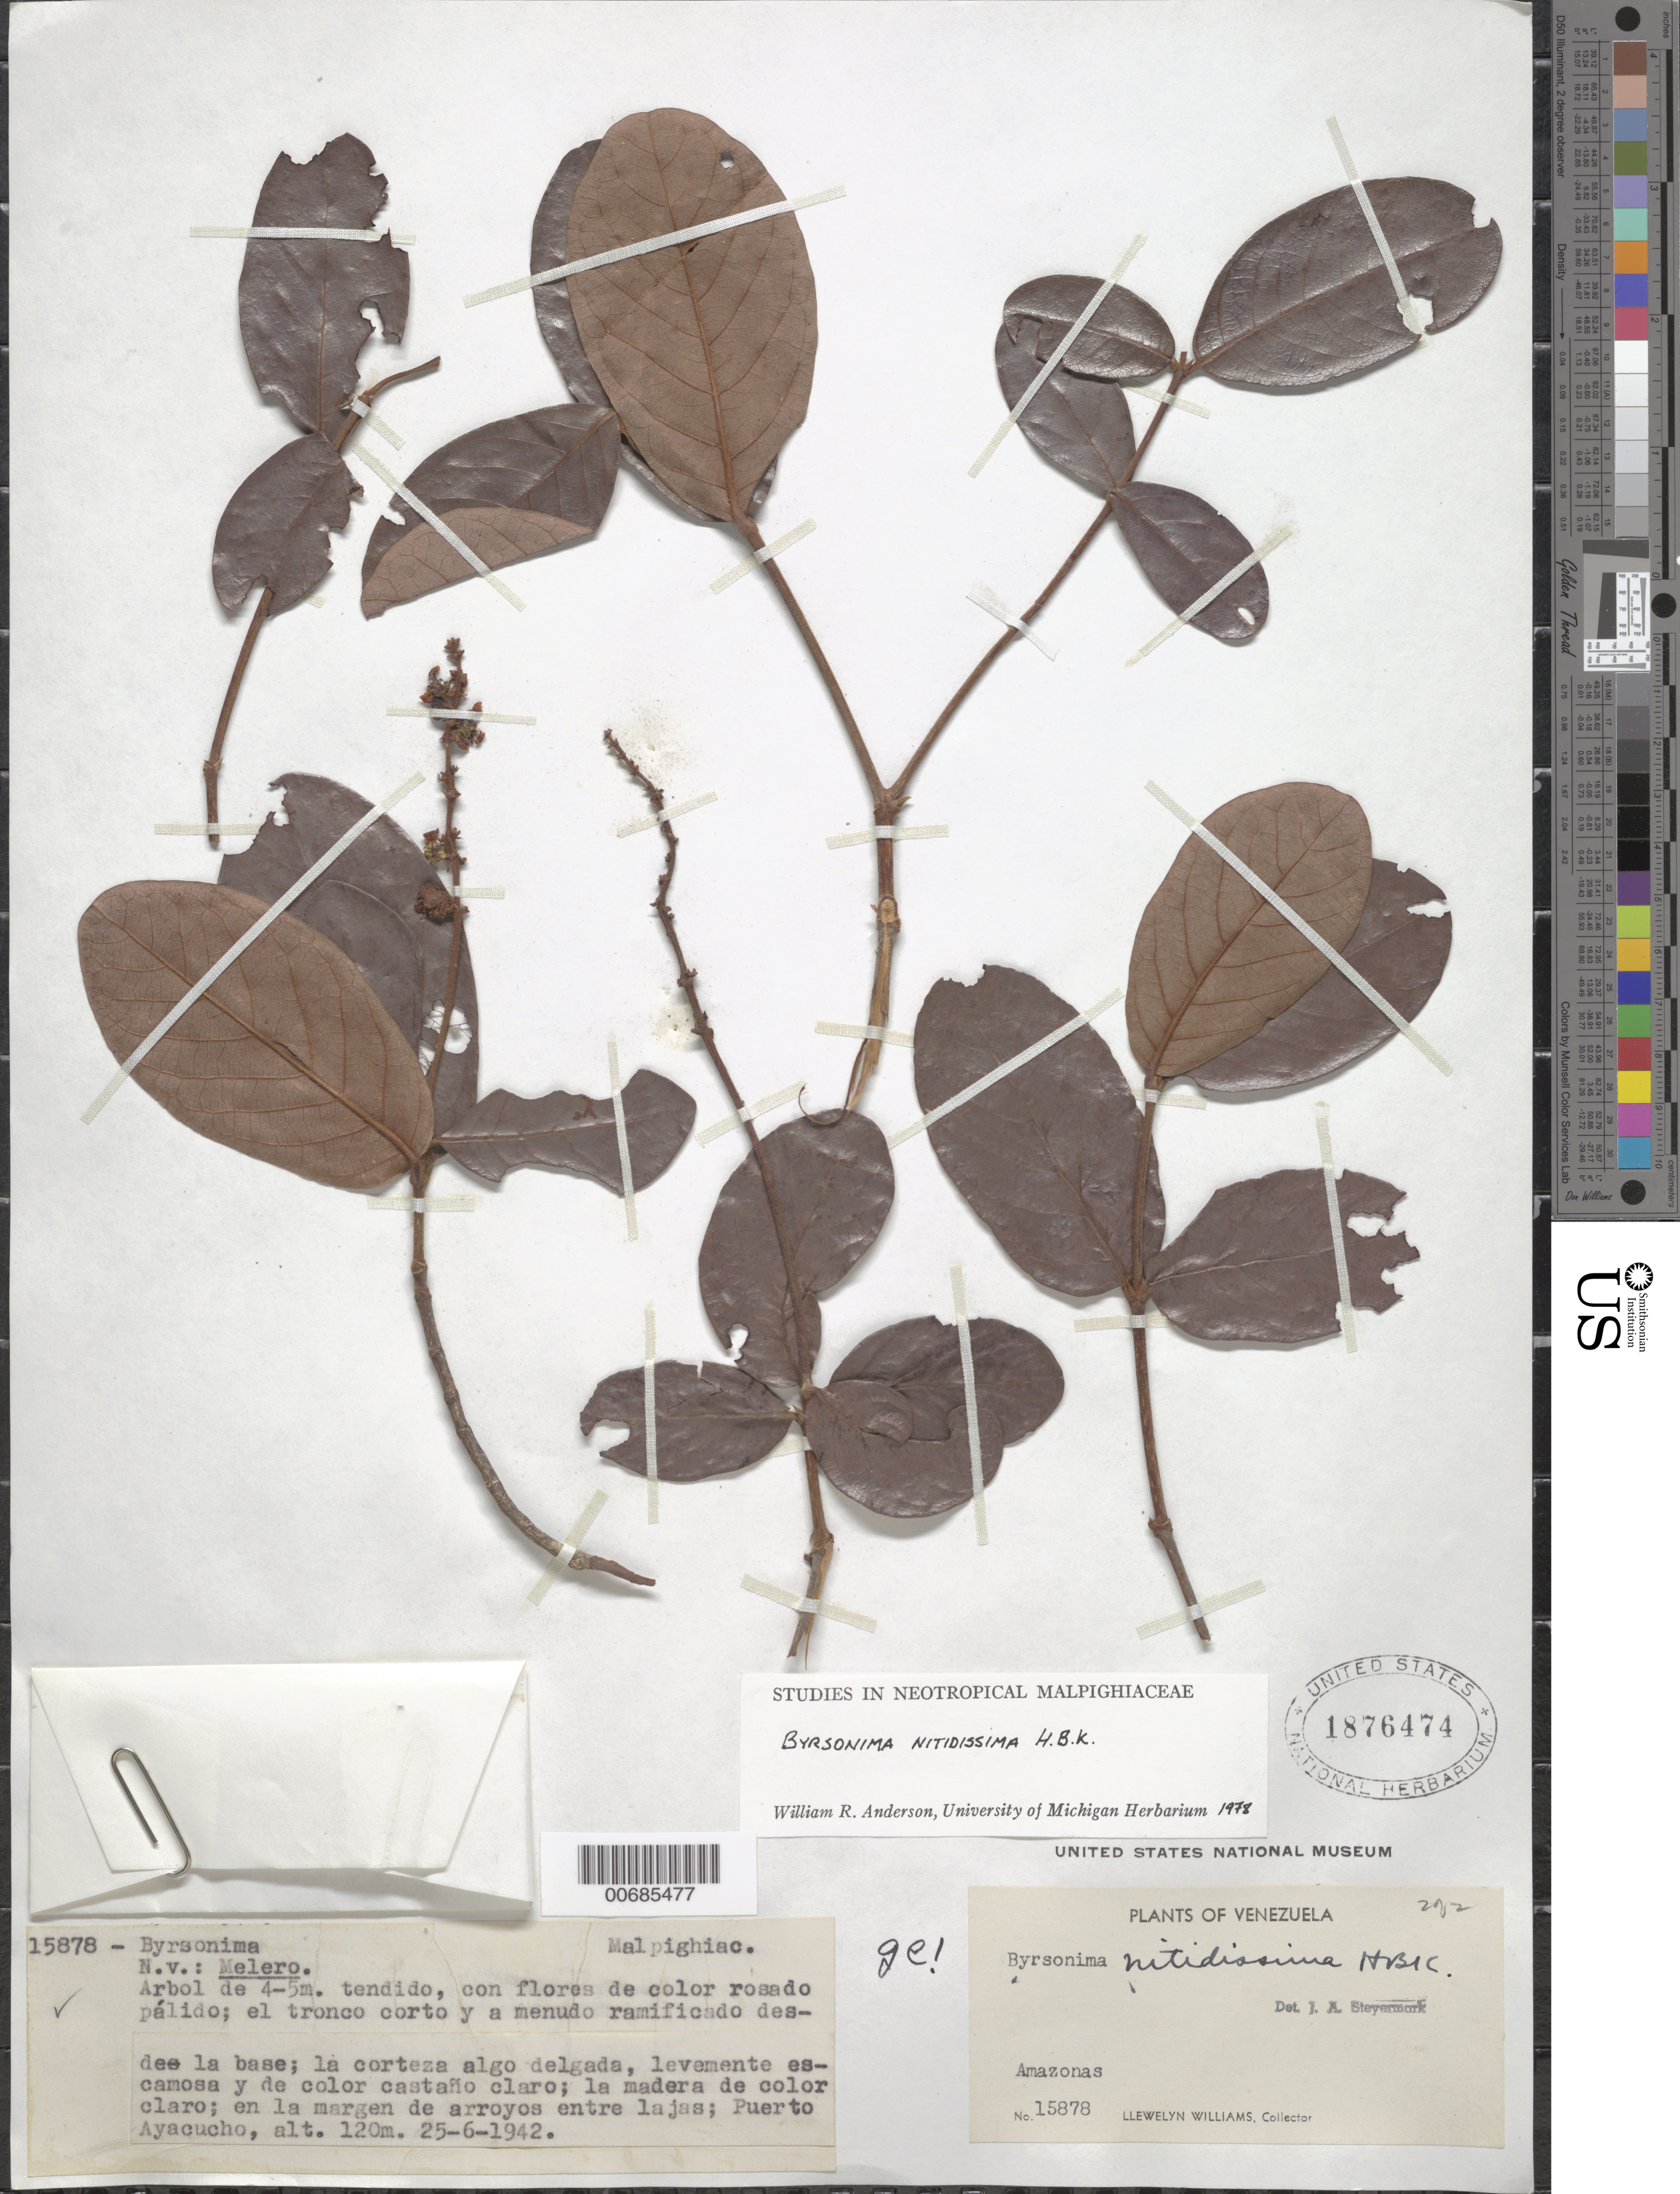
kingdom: Plantae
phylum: Tracheophyta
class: Magnoliopsida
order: Malpighiales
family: Malpighiaceae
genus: Byrsonima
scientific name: Byrsonima nitidissima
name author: Kunth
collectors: Ll. Williams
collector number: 15878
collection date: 1942-06-25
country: Venezuela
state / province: Amazonas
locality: En la margen de arroyos entre lajas; Puerto Ayacucho.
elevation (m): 120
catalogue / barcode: US 1876474